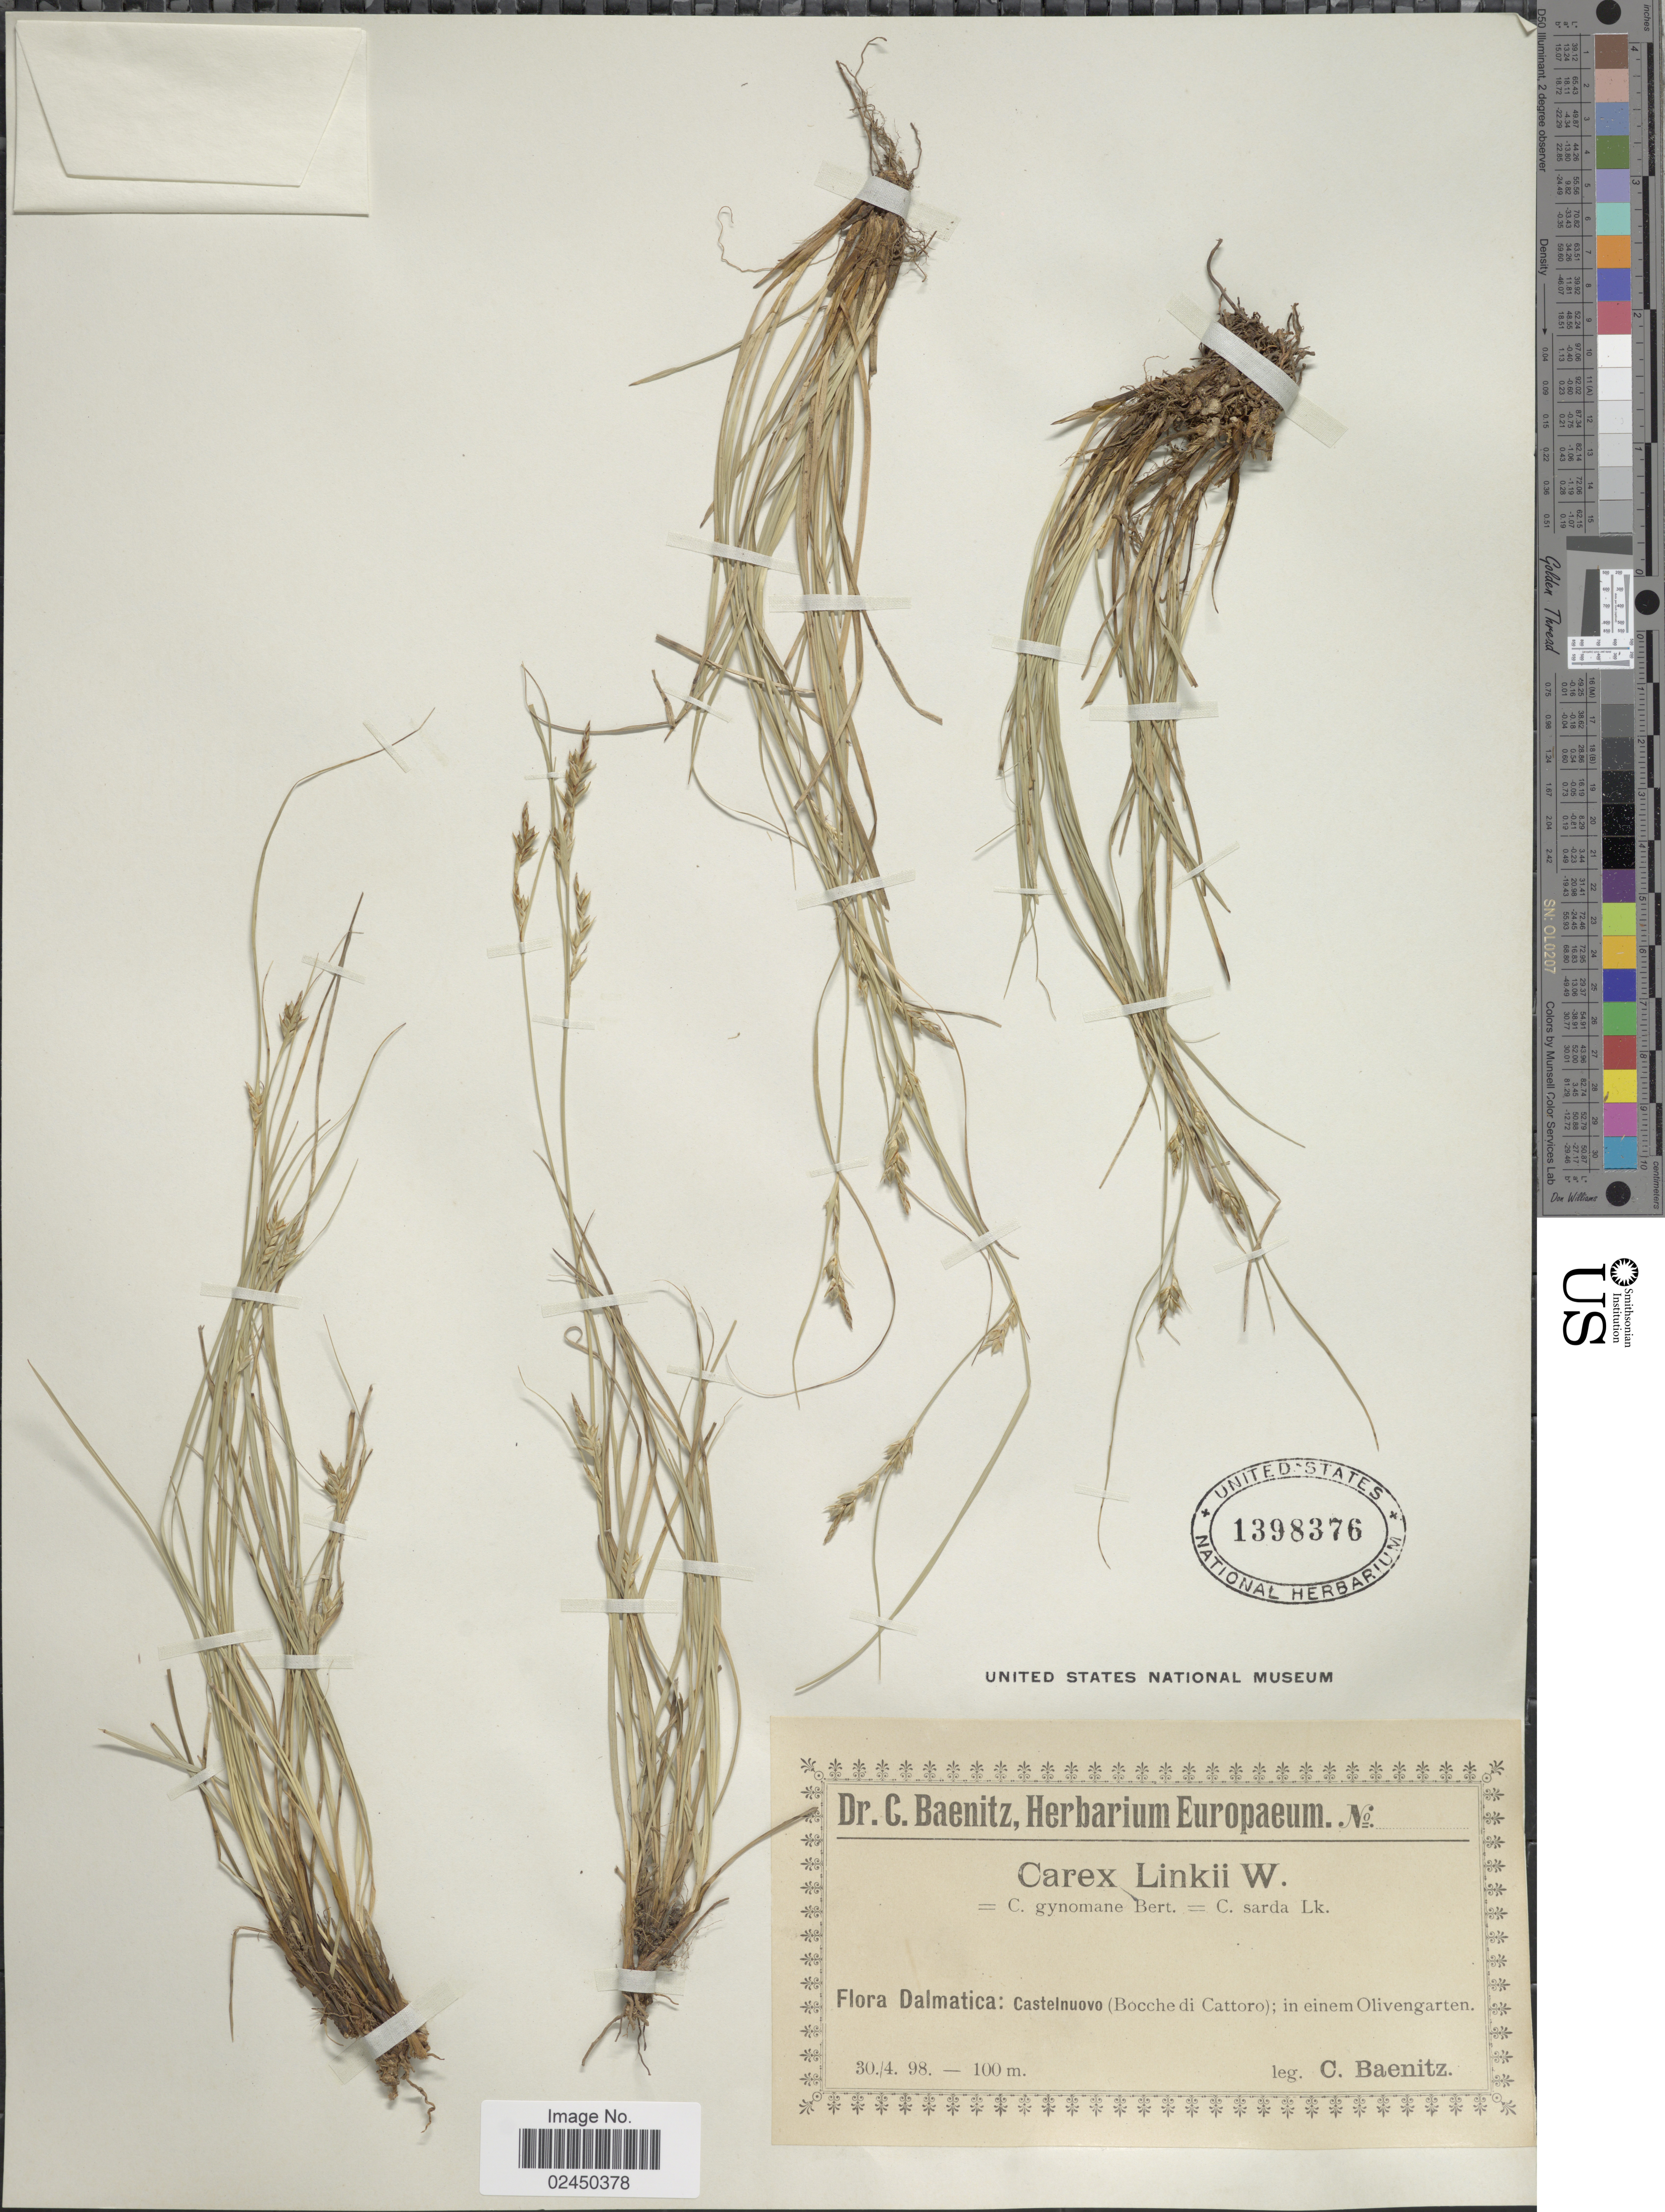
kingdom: Plantae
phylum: Tracheophyta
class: Liliopsida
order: Poales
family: Cyperaceae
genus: Carex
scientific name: Carex distachya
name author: Desf.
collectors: C. G. Baenitz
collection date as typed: Transcribed d/m/y: 30/4/98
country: Croatia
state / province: Split-Dalmatia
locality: Dalmatica: Castelnuovo (Bocche di Cattoro): in einem Olivengarten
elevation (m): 100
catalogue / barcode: US 1398376